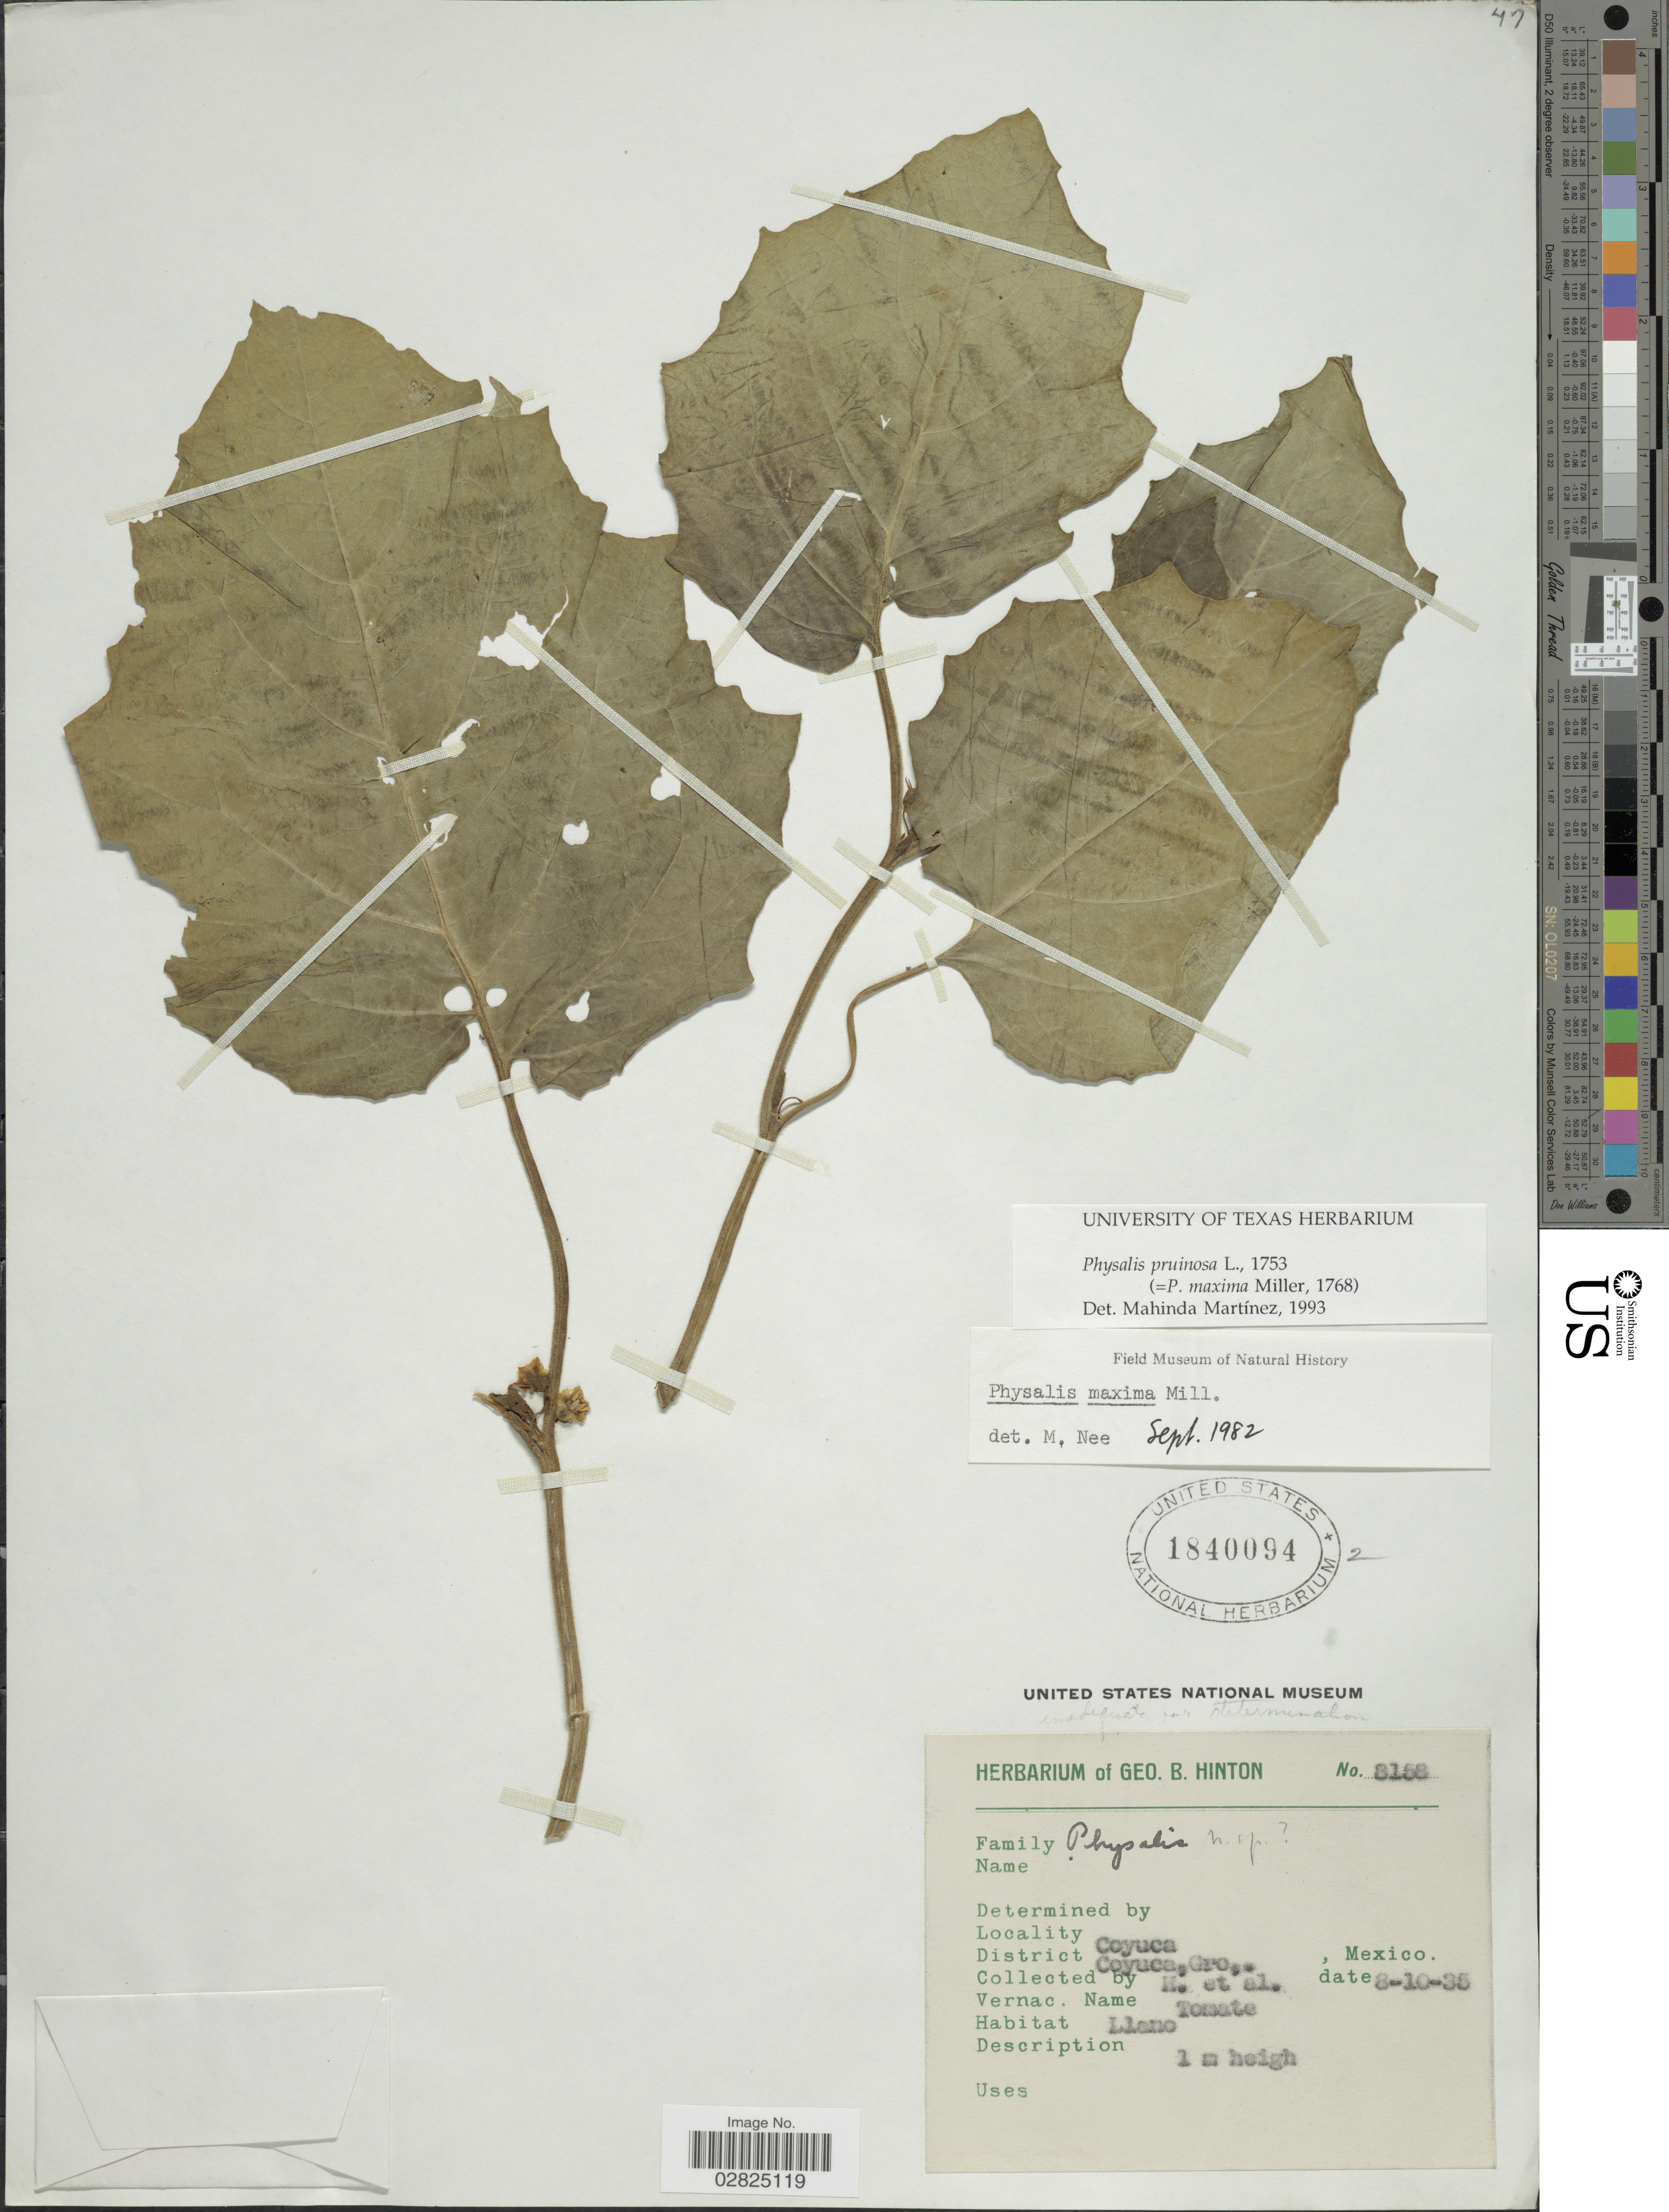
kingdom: Plantae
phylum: Tracheophyta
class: Magnoliopsida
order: Solanales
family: Solanaceae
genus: Physalis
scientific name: Physalis pruinosa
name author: L.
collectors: G. B. Hinton & et al.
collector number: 8158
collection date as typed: Transcribed d/m/y: 8/10/35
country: Mexico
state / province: Guerrero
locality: Coyuca, District Coyuca.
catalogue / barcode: US 1840094